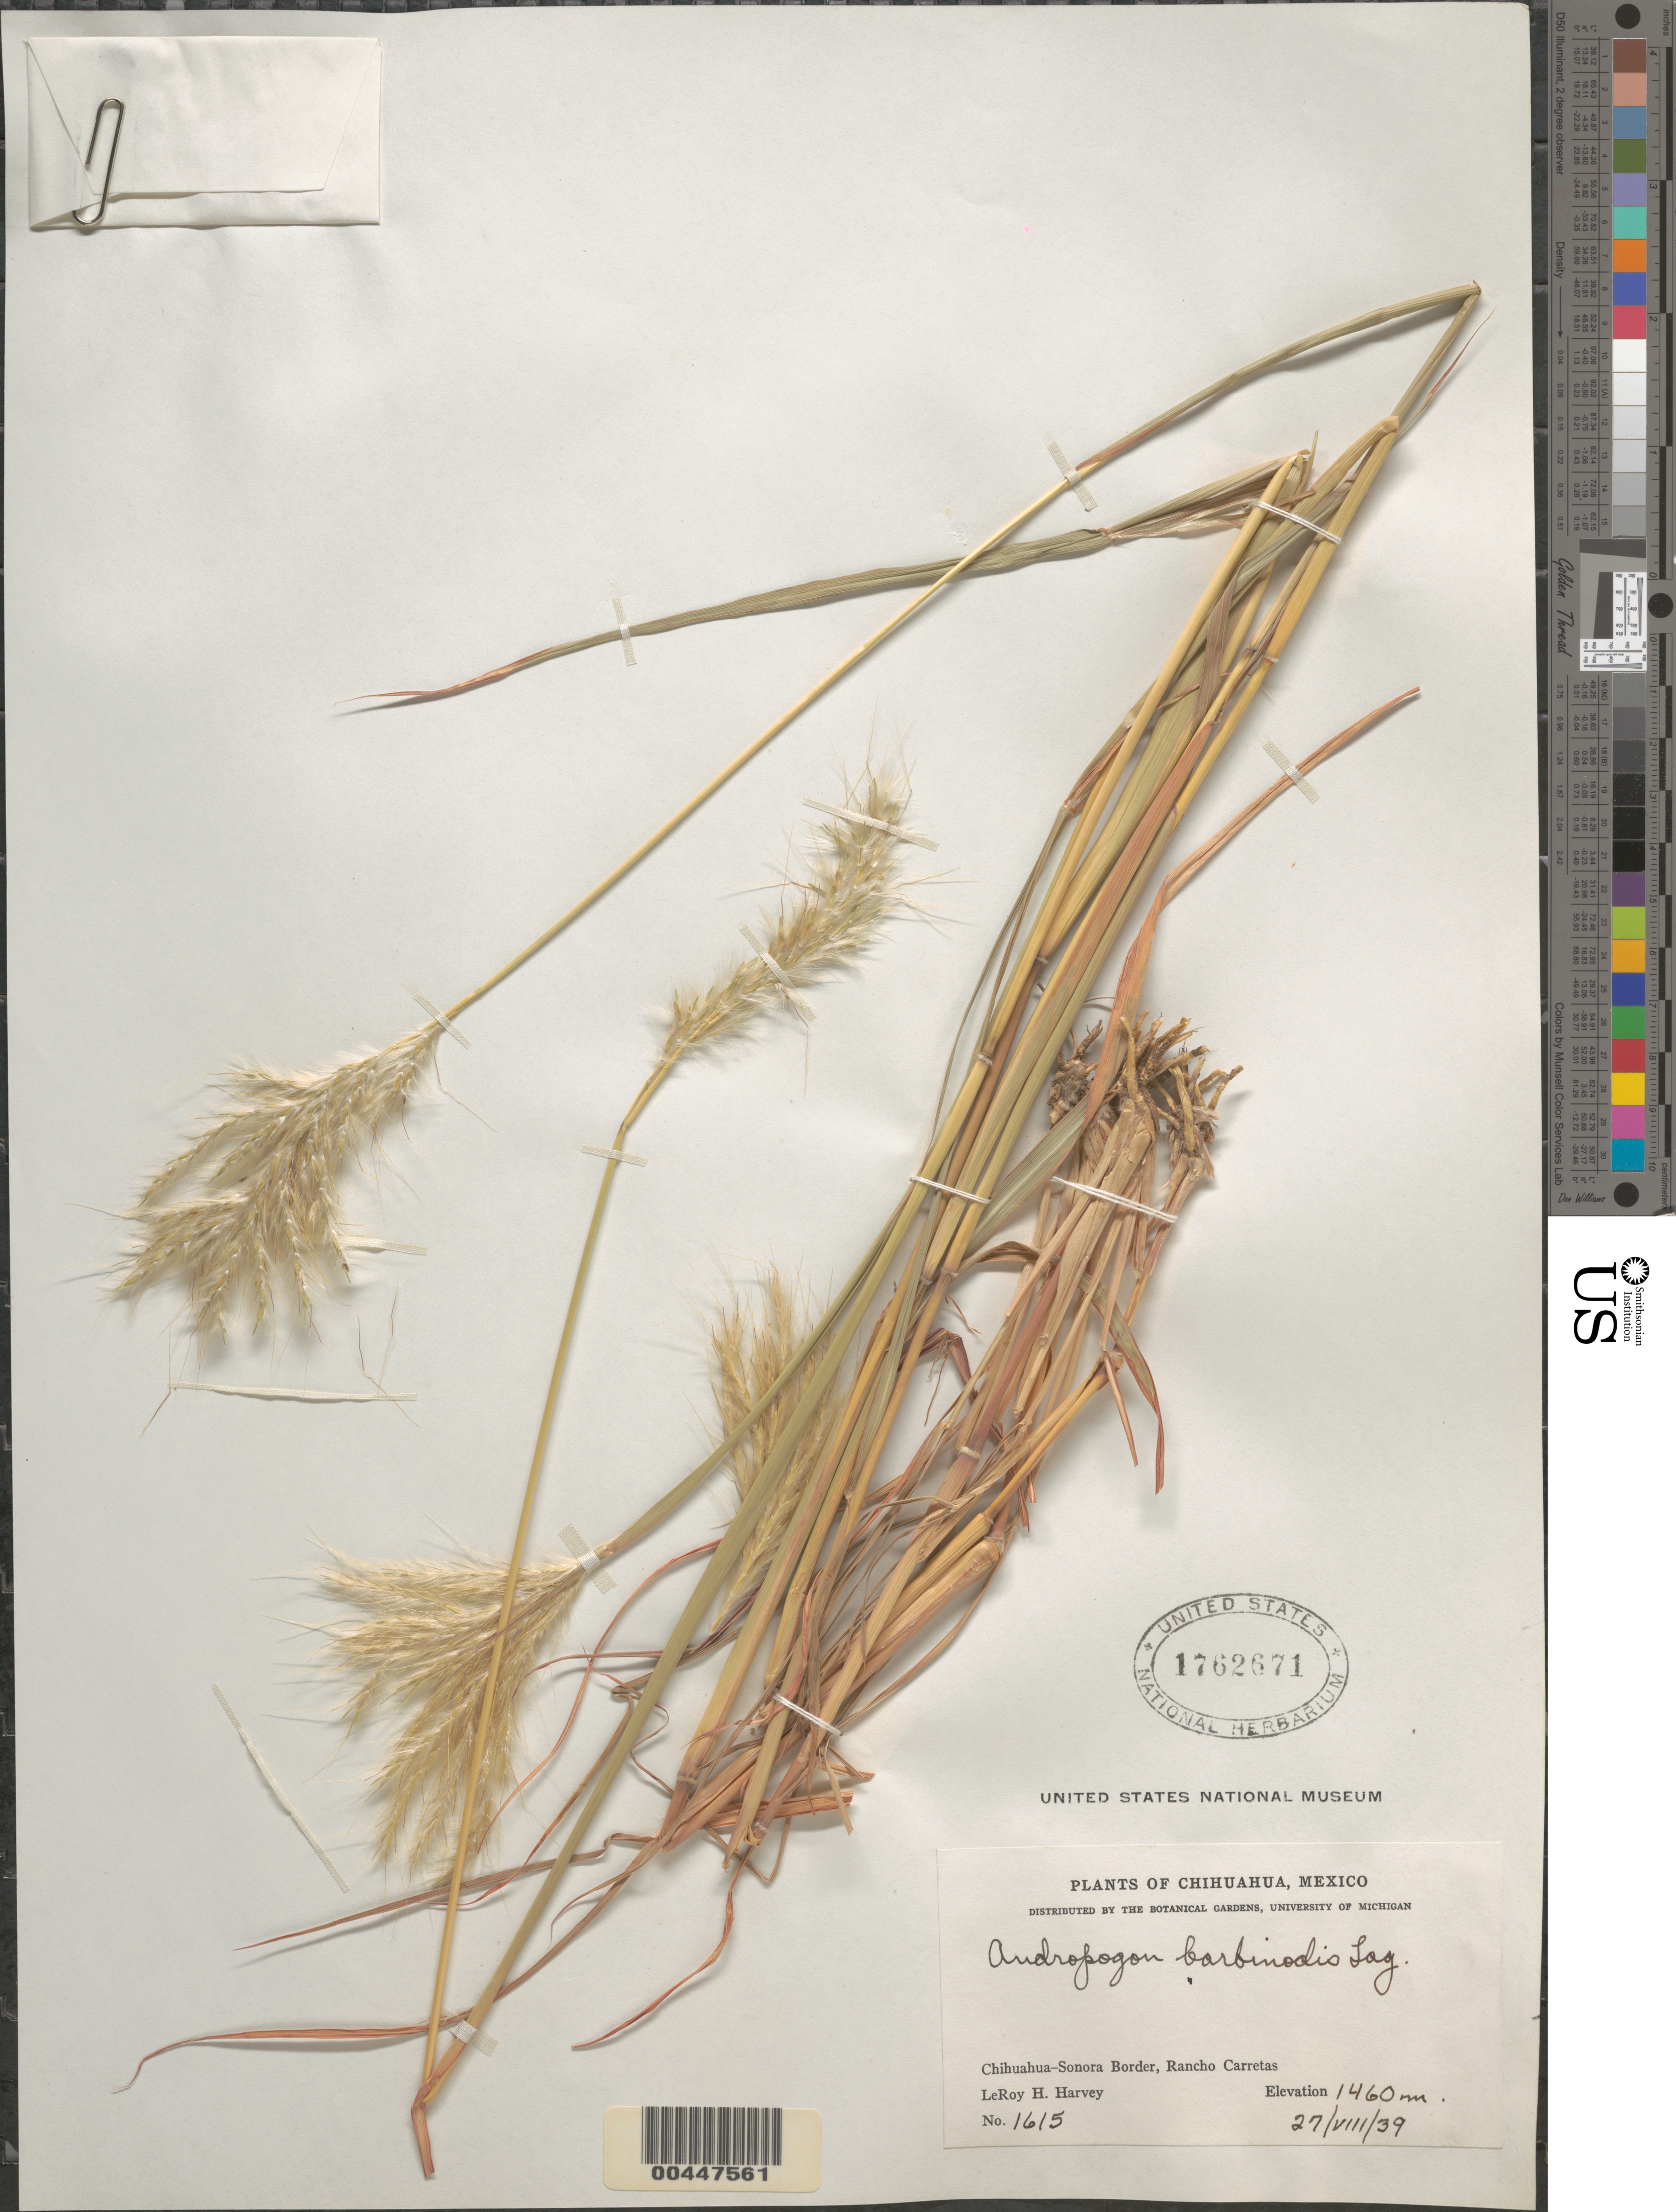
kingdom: Plantae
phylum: Tracheophyta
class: Liliopsida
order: Poales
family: Poaceae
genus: Andropogon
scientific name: Andropogon barbinodis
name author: Lag.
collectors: L. H. Harvey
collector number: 1615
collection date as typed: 27 Aug 1939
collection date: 1939-08-27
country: Mexico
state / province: Chihuahua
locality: Chihuahua-Sonora border, Rancho Carretas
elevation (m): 1460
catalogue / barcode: US 1762671